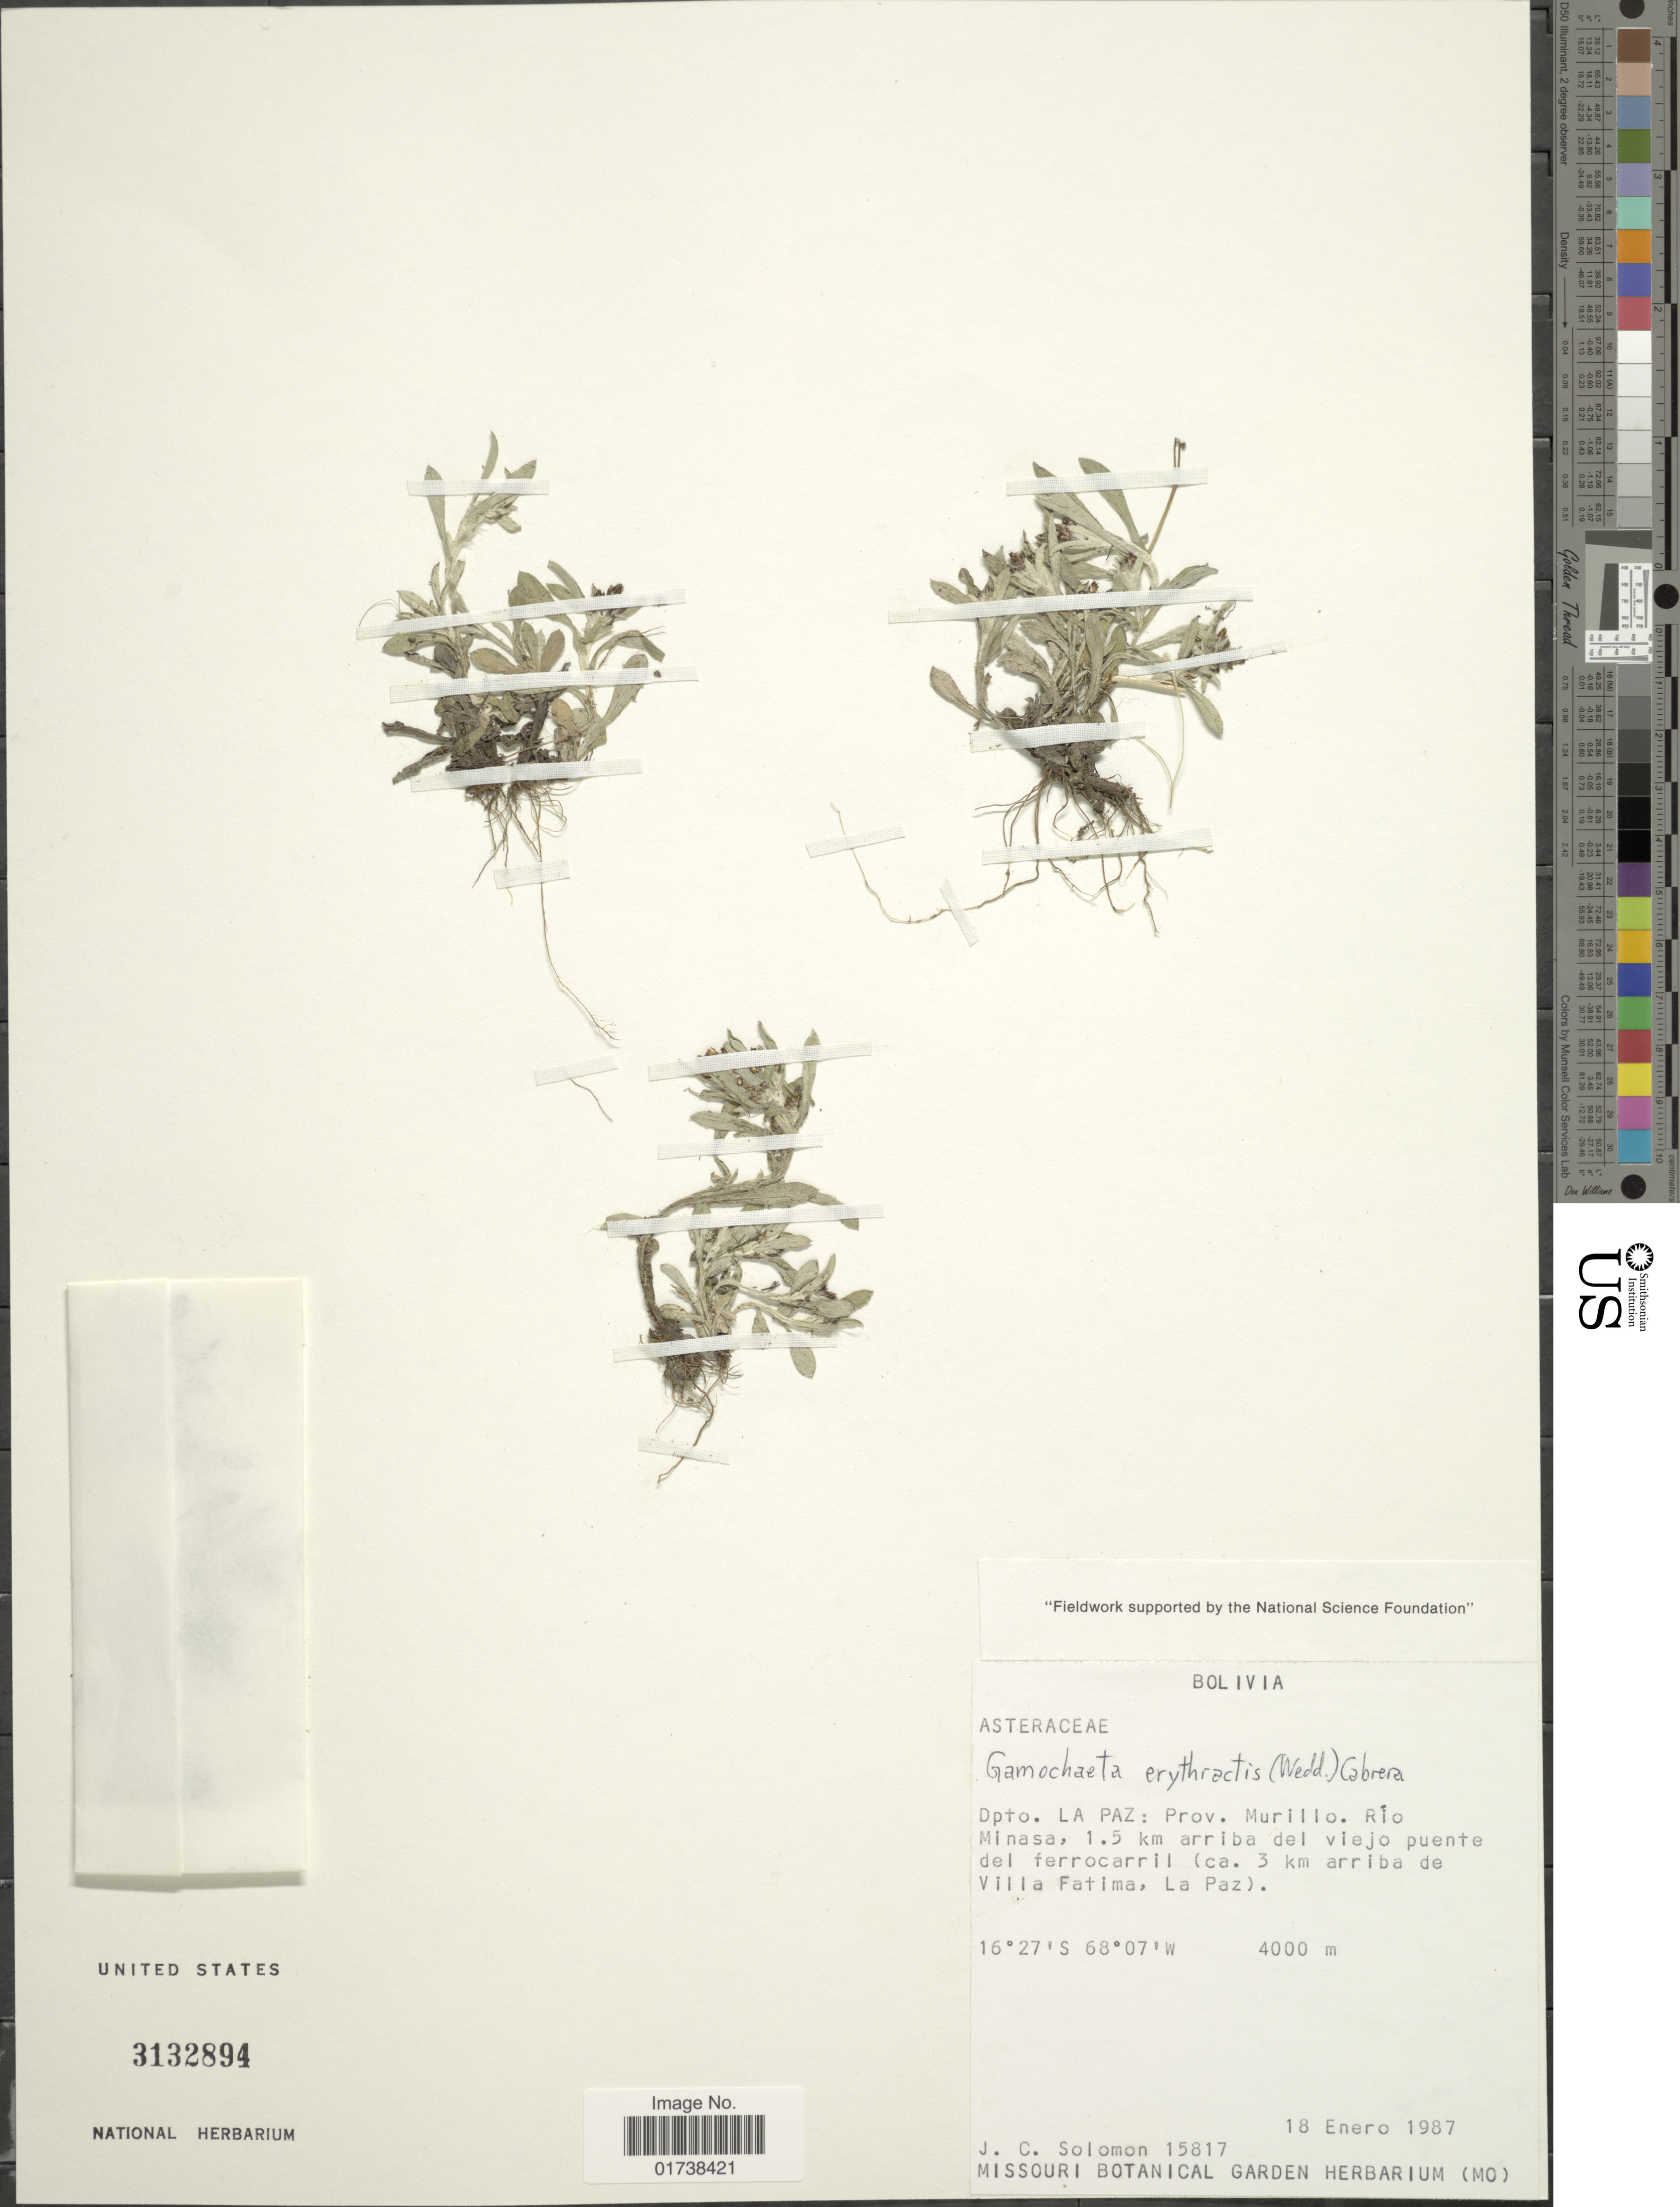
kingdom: Plantae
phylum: Tracheophyta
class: Magnoliopsida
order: Asterales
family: Asteraceae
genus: Gamochaeta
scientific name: Gamochaeta erythractis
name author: (Wedd.) Cabrera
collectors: J. C. Solomon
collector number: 15817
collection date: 1987-01-18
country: Bolivia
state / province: La Paz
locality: Dpto. La Paz: Prov. Murilloo, Rio Minasa, 1. 5 km arriba del viejo puente del ferrocarril (ca. 3 km arriba de Villa Fatima)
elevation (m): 4000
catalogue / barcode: US 3132894